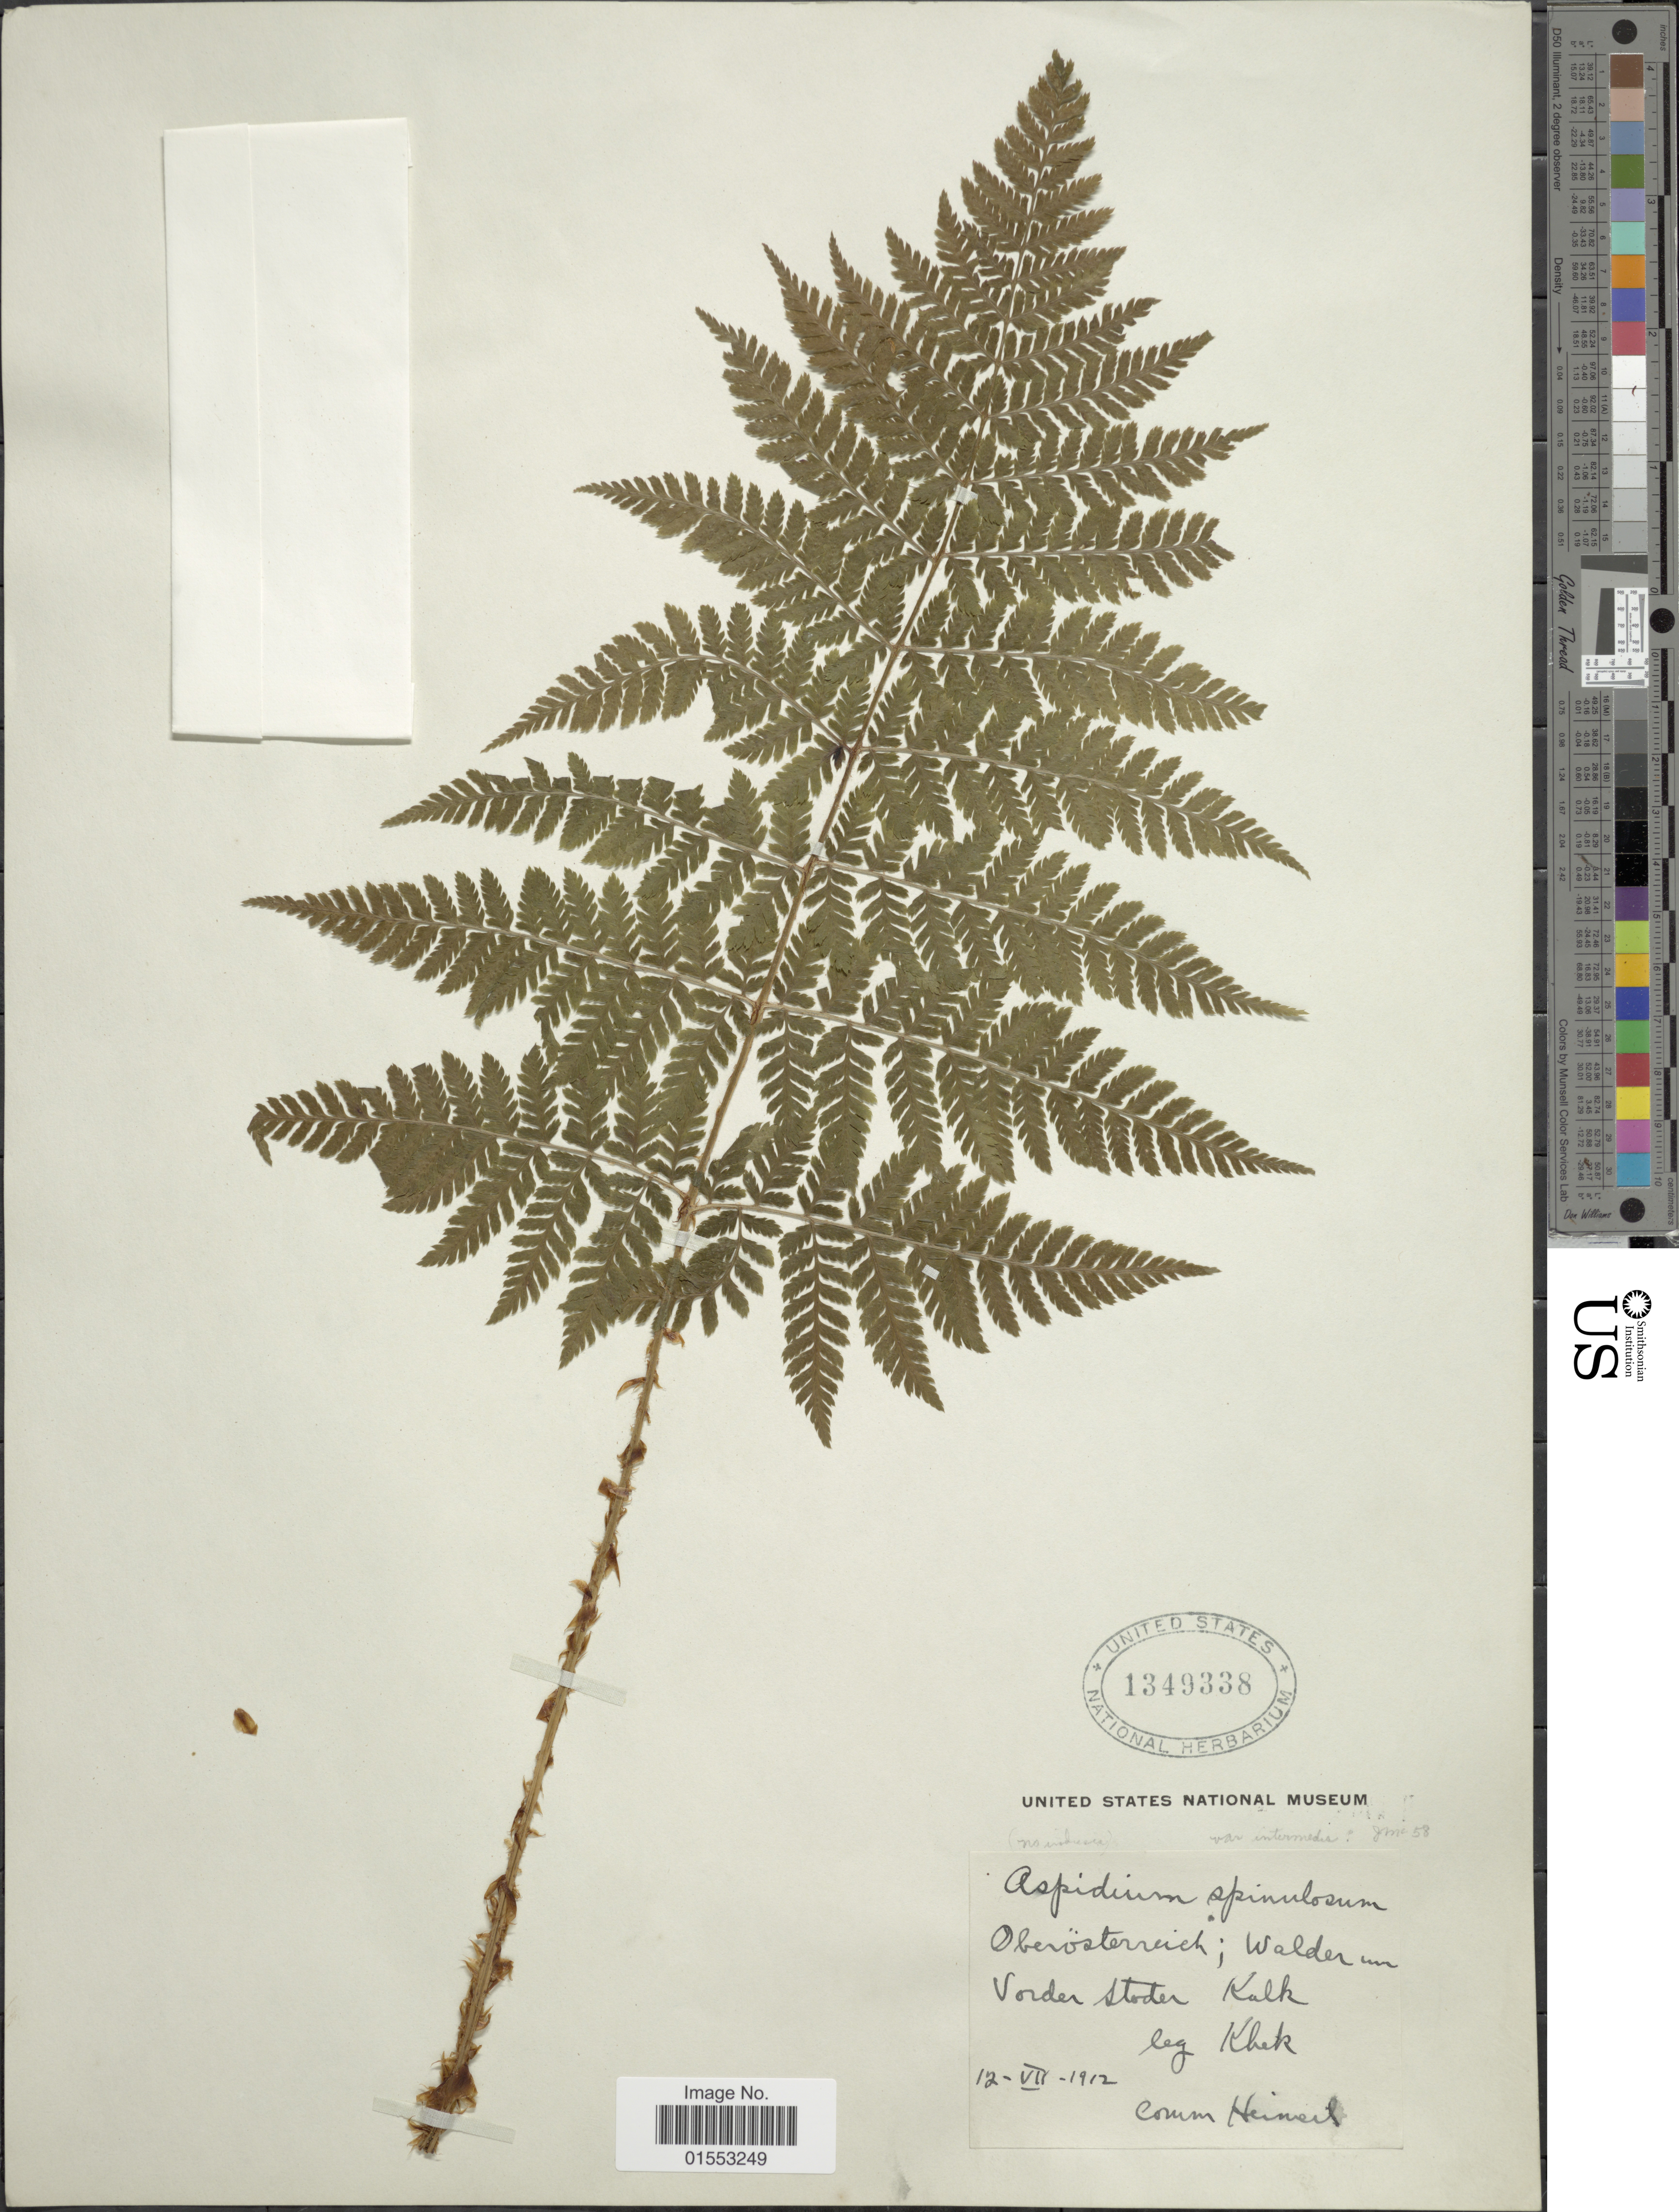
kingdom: Plantae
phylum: Tracheophyta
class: Polypodiopsida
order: Polypodiales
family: Dryopteridaceae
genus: Dryopteris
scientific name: Dryopteris dilatata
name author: (Hoffm.) A. Gray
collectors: E. J. Khek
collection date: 1912-07-12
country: Austria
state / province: Oberosterreich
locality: Walder um Vorder stodter Kalk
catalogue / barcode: US 1349338